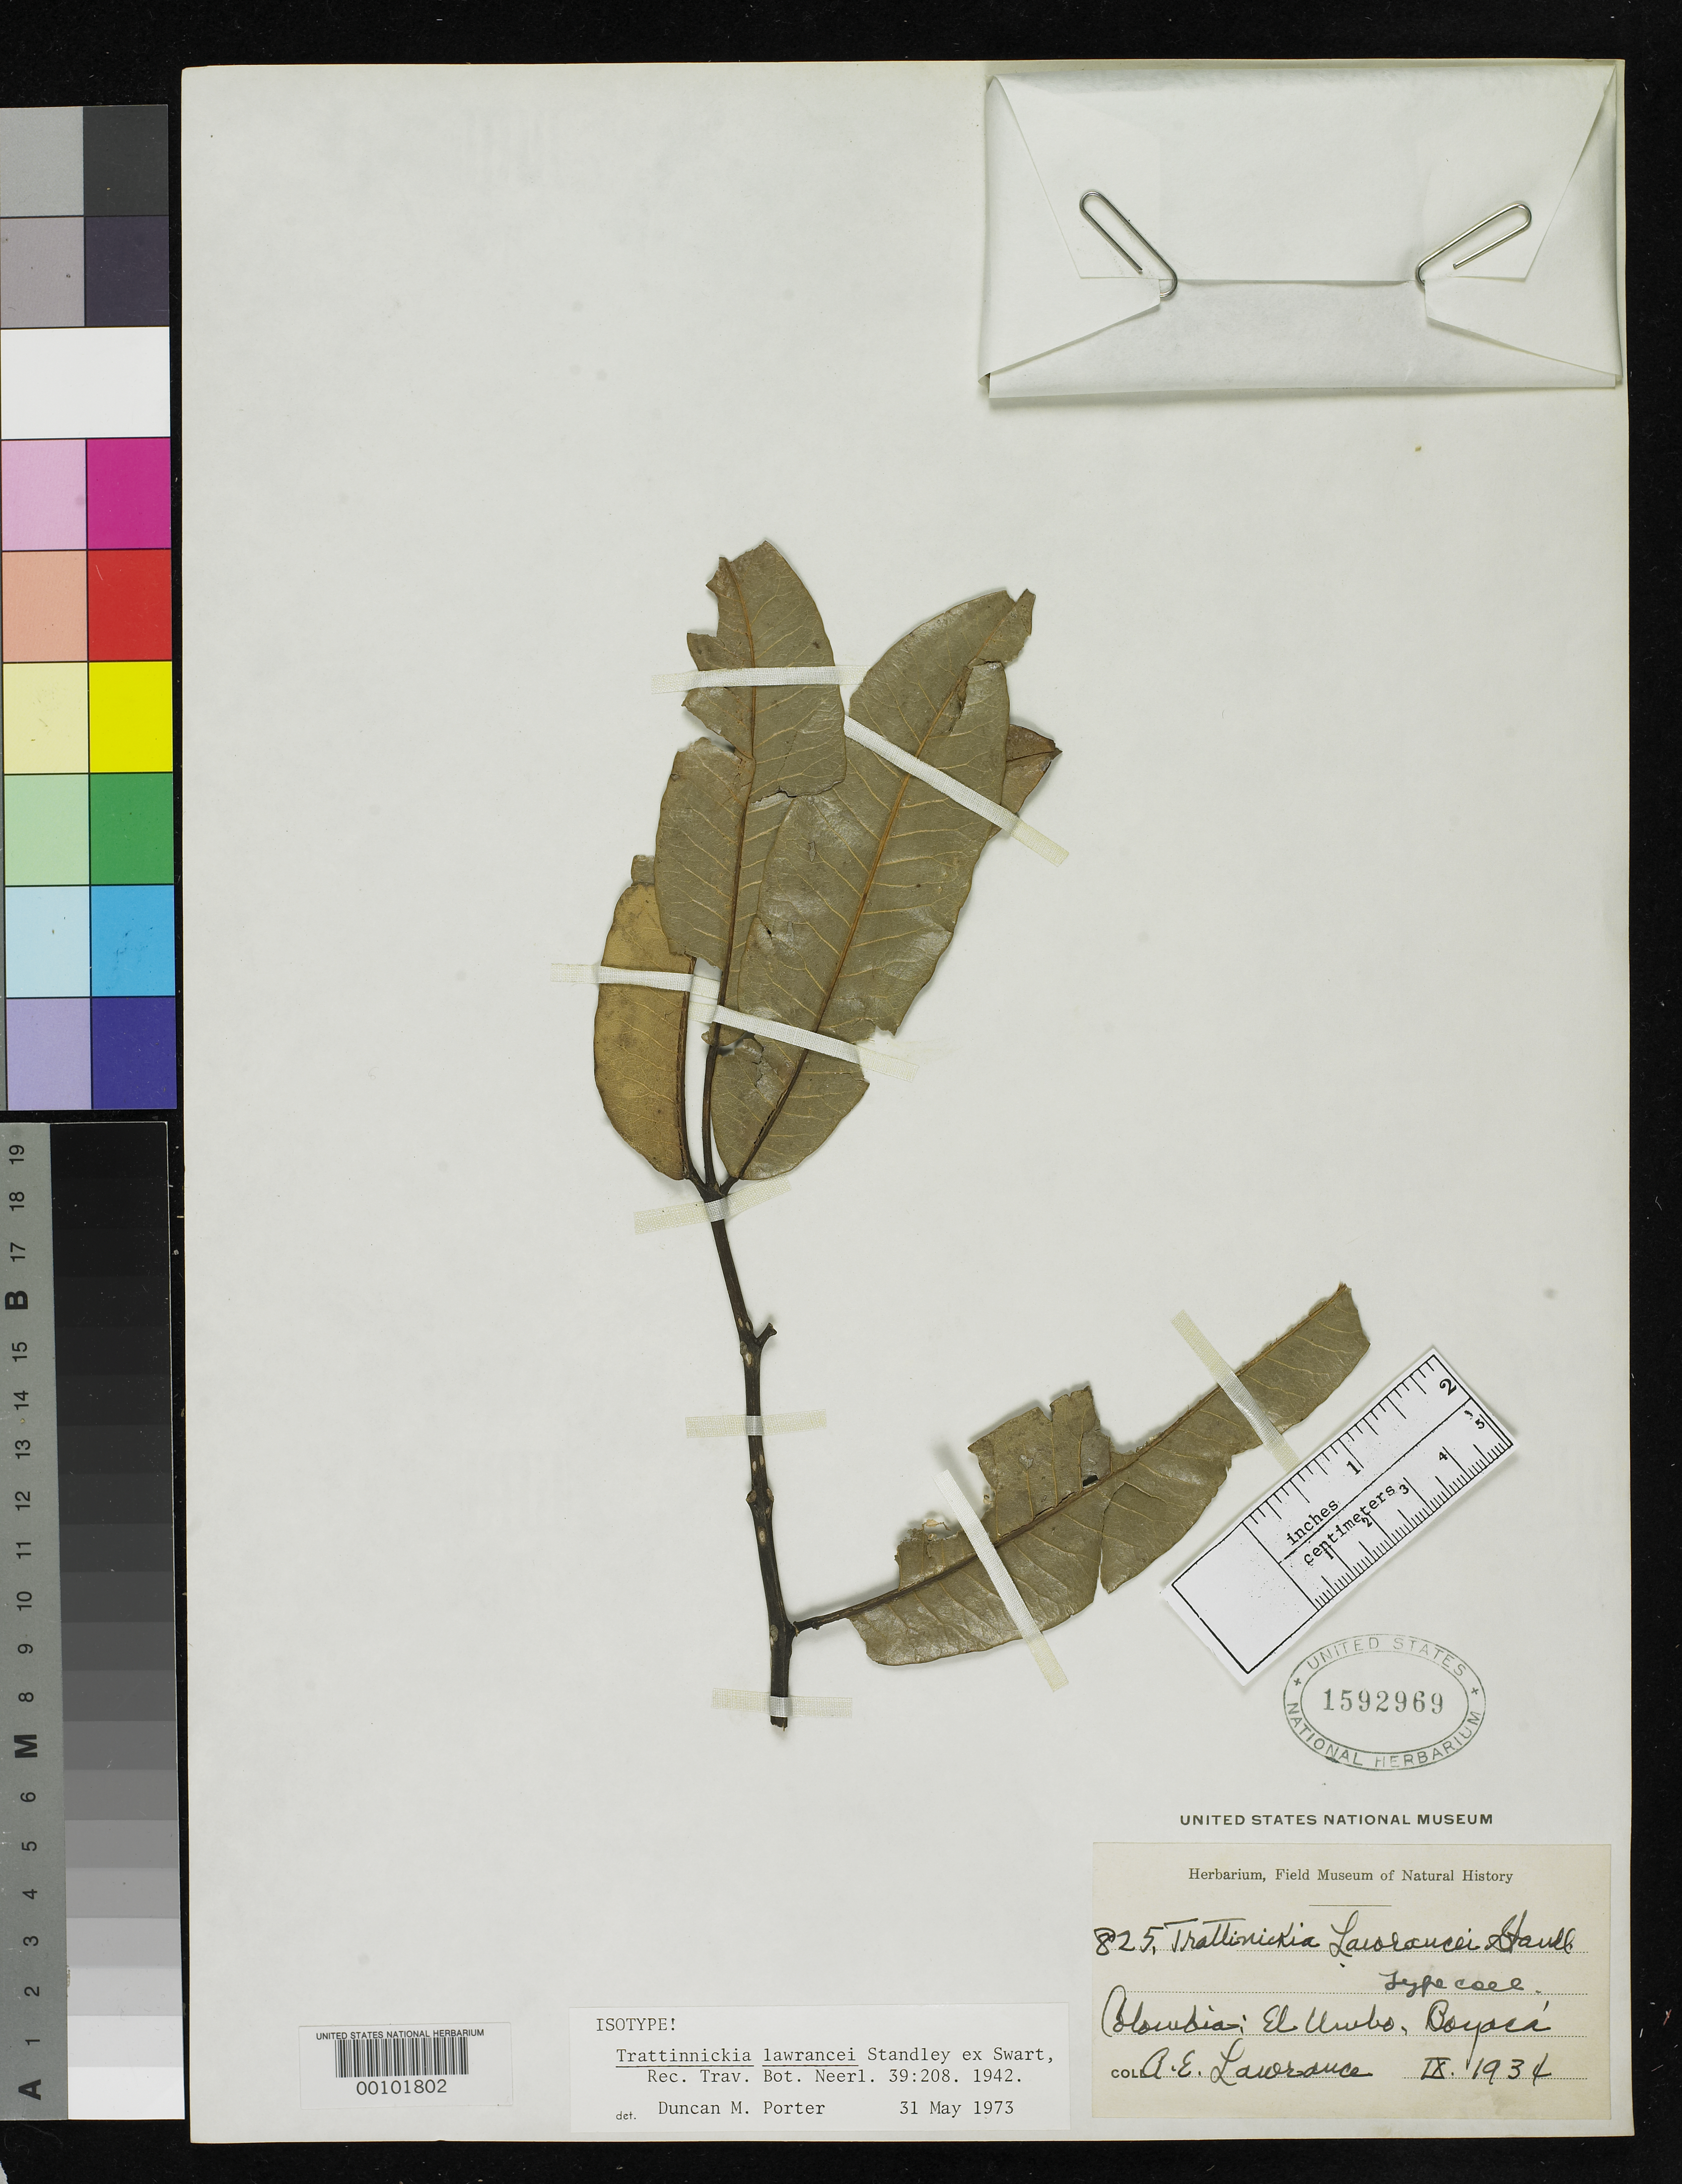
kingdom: Plantae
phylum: Tracheophyta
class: Magnoliopsida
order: Sapindales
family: Burseraceae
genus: Trattinnickia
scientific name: Trattinnickia lawrancei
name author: Standl. ex Swart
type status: Isotype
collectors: A. Lawrance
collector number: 825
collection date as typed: Sep 1934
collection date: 1934-09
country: Colombia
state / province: Boyacá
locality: El Umbo, N of Bogota.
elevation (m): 1000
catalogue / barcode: US 1592960